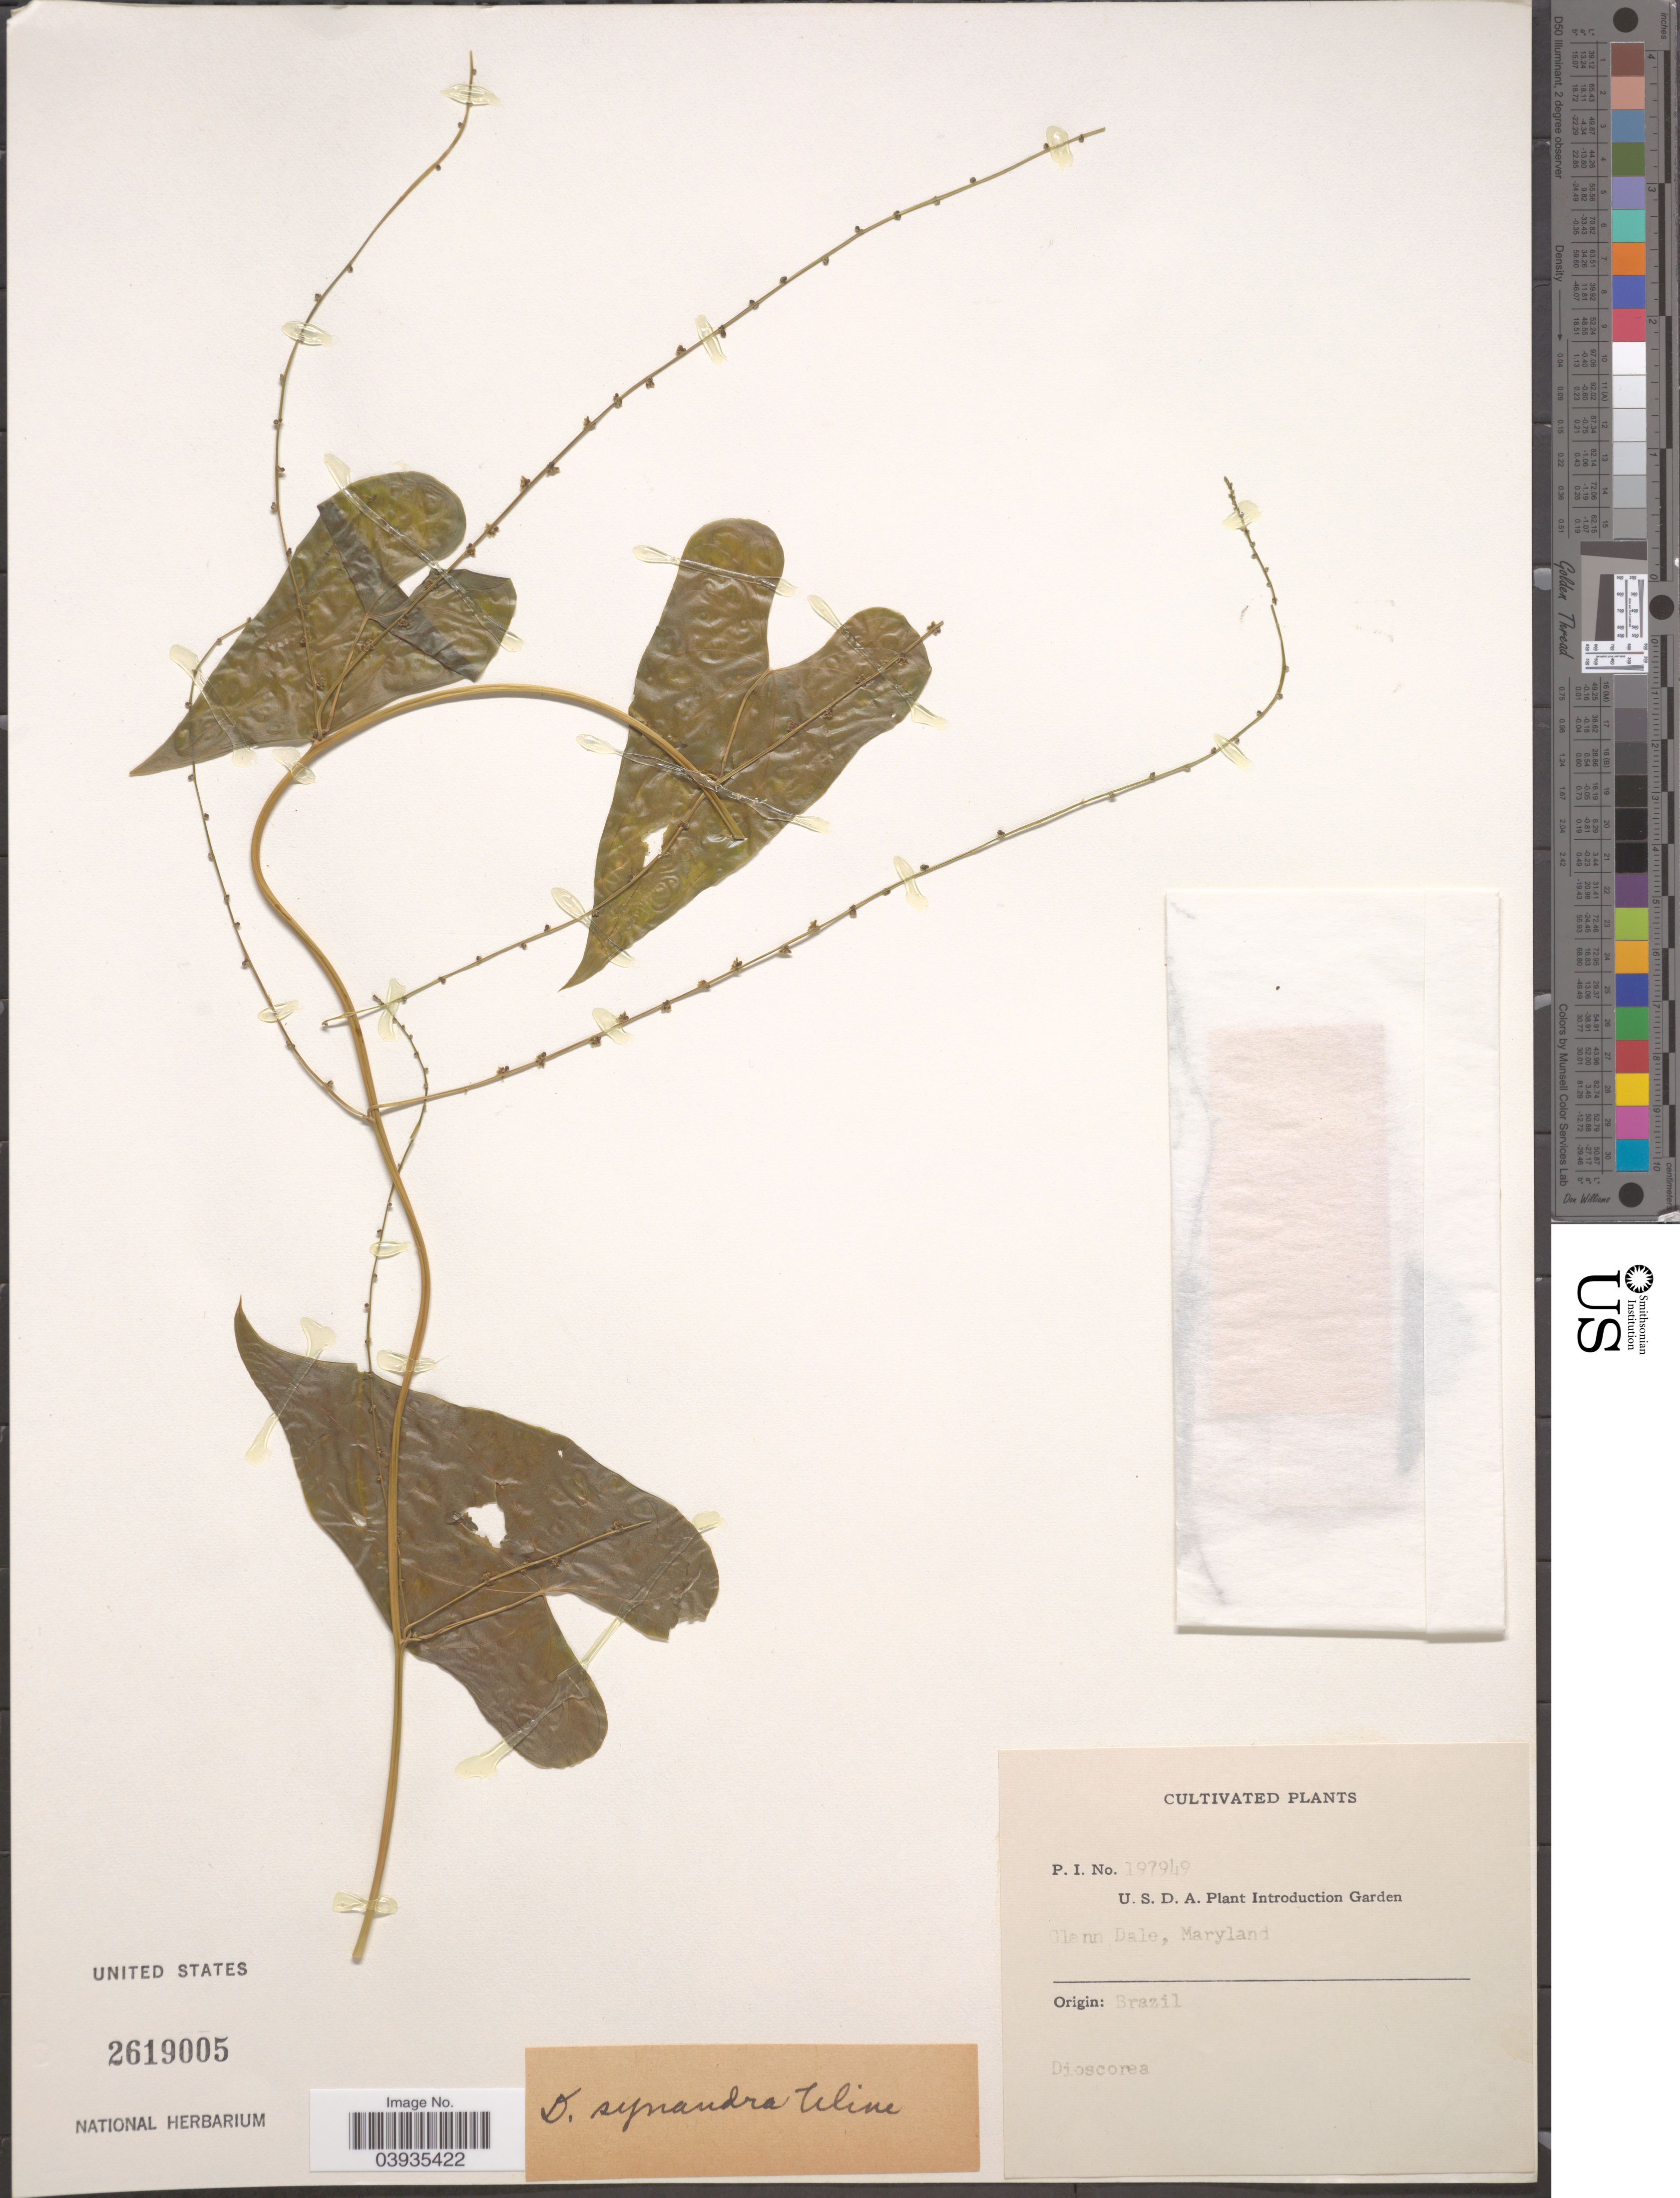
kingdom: Plantae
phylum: Tracheophyta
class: Liliopsida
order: Dioscoreales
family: Dioscoreaceae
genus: Dioscorea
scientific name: Dioscorea synandra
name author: Uline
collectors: Ex herb. U. S. D. A. Plant Introduction Garden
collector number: P.I. 197949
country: United States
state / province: Maryland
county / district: Prince George's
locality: Glann Dale.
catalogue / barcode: US 2619005